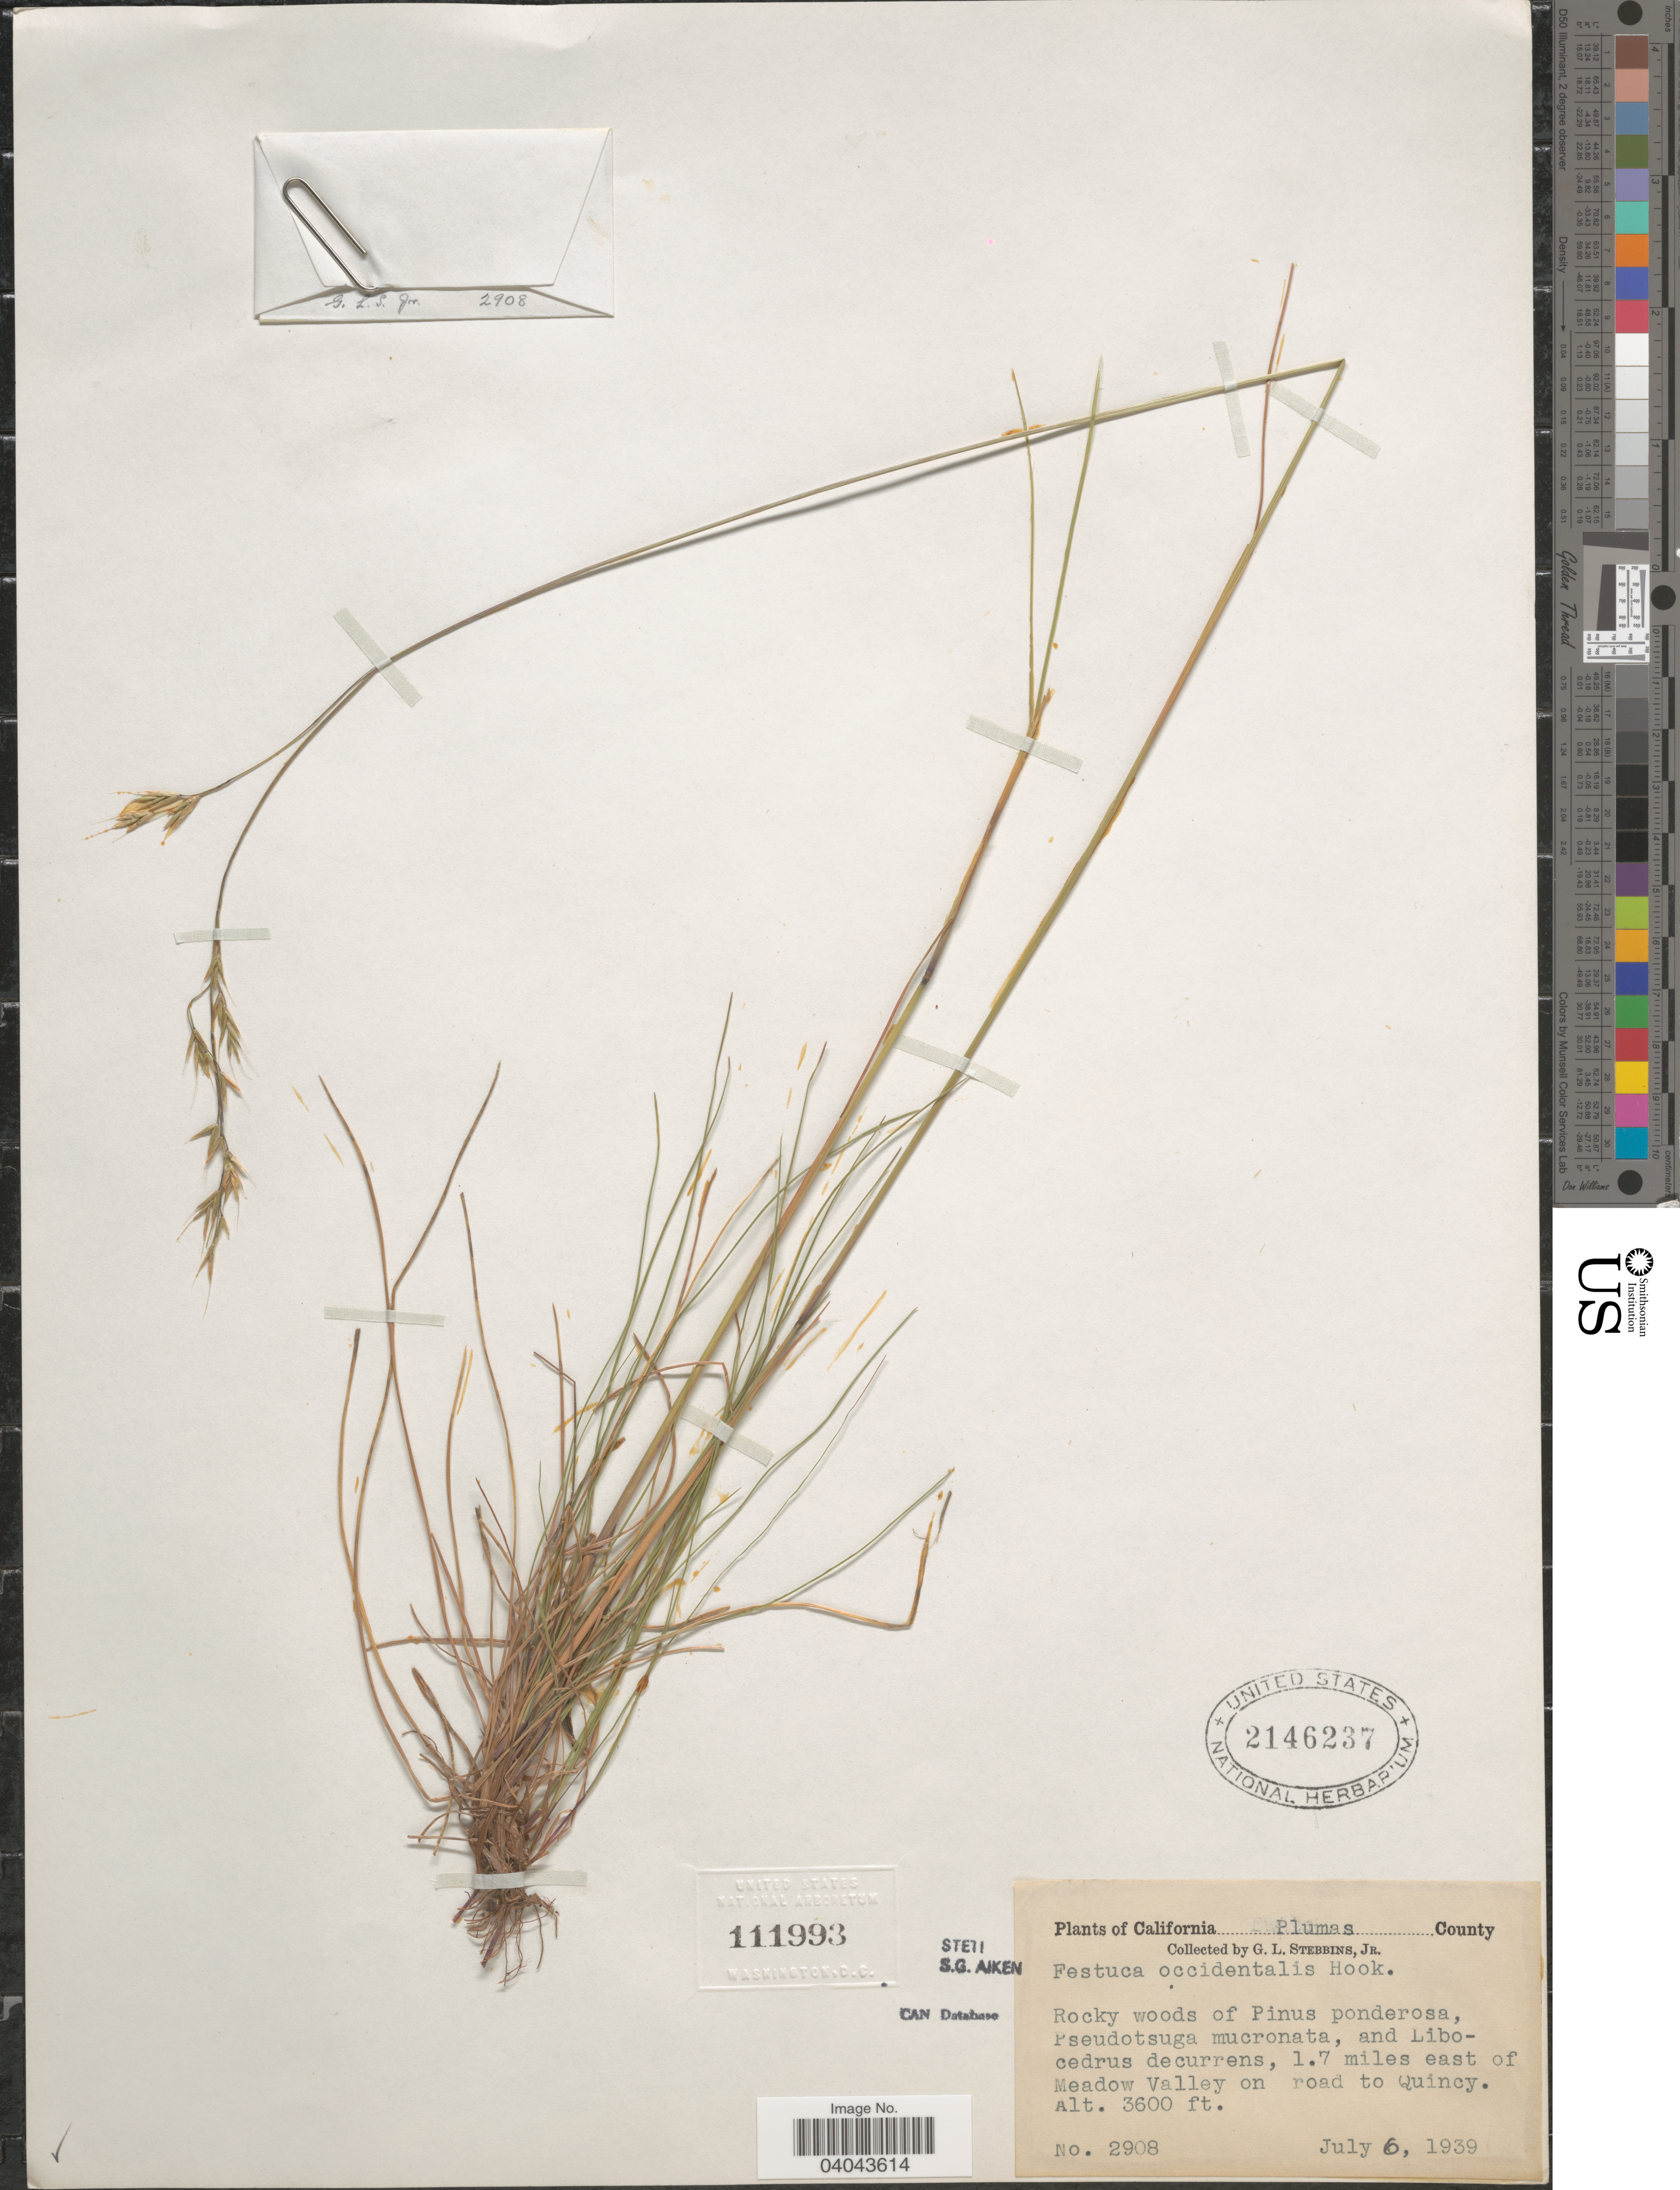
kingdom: Plantae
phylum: Tracheophyta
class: Liliopsida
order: Poales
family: Poaceae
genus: Festuca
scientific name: Festuca occidentalis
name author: Hook.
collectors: G. L. Stebbins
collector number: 2908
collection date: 1939-07-06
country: United States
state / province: California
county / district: Plumas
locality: Plumas County. 1.7 miles east of Meadow Valley on road to Quincy.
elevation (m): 1097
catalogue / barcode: US 2146237